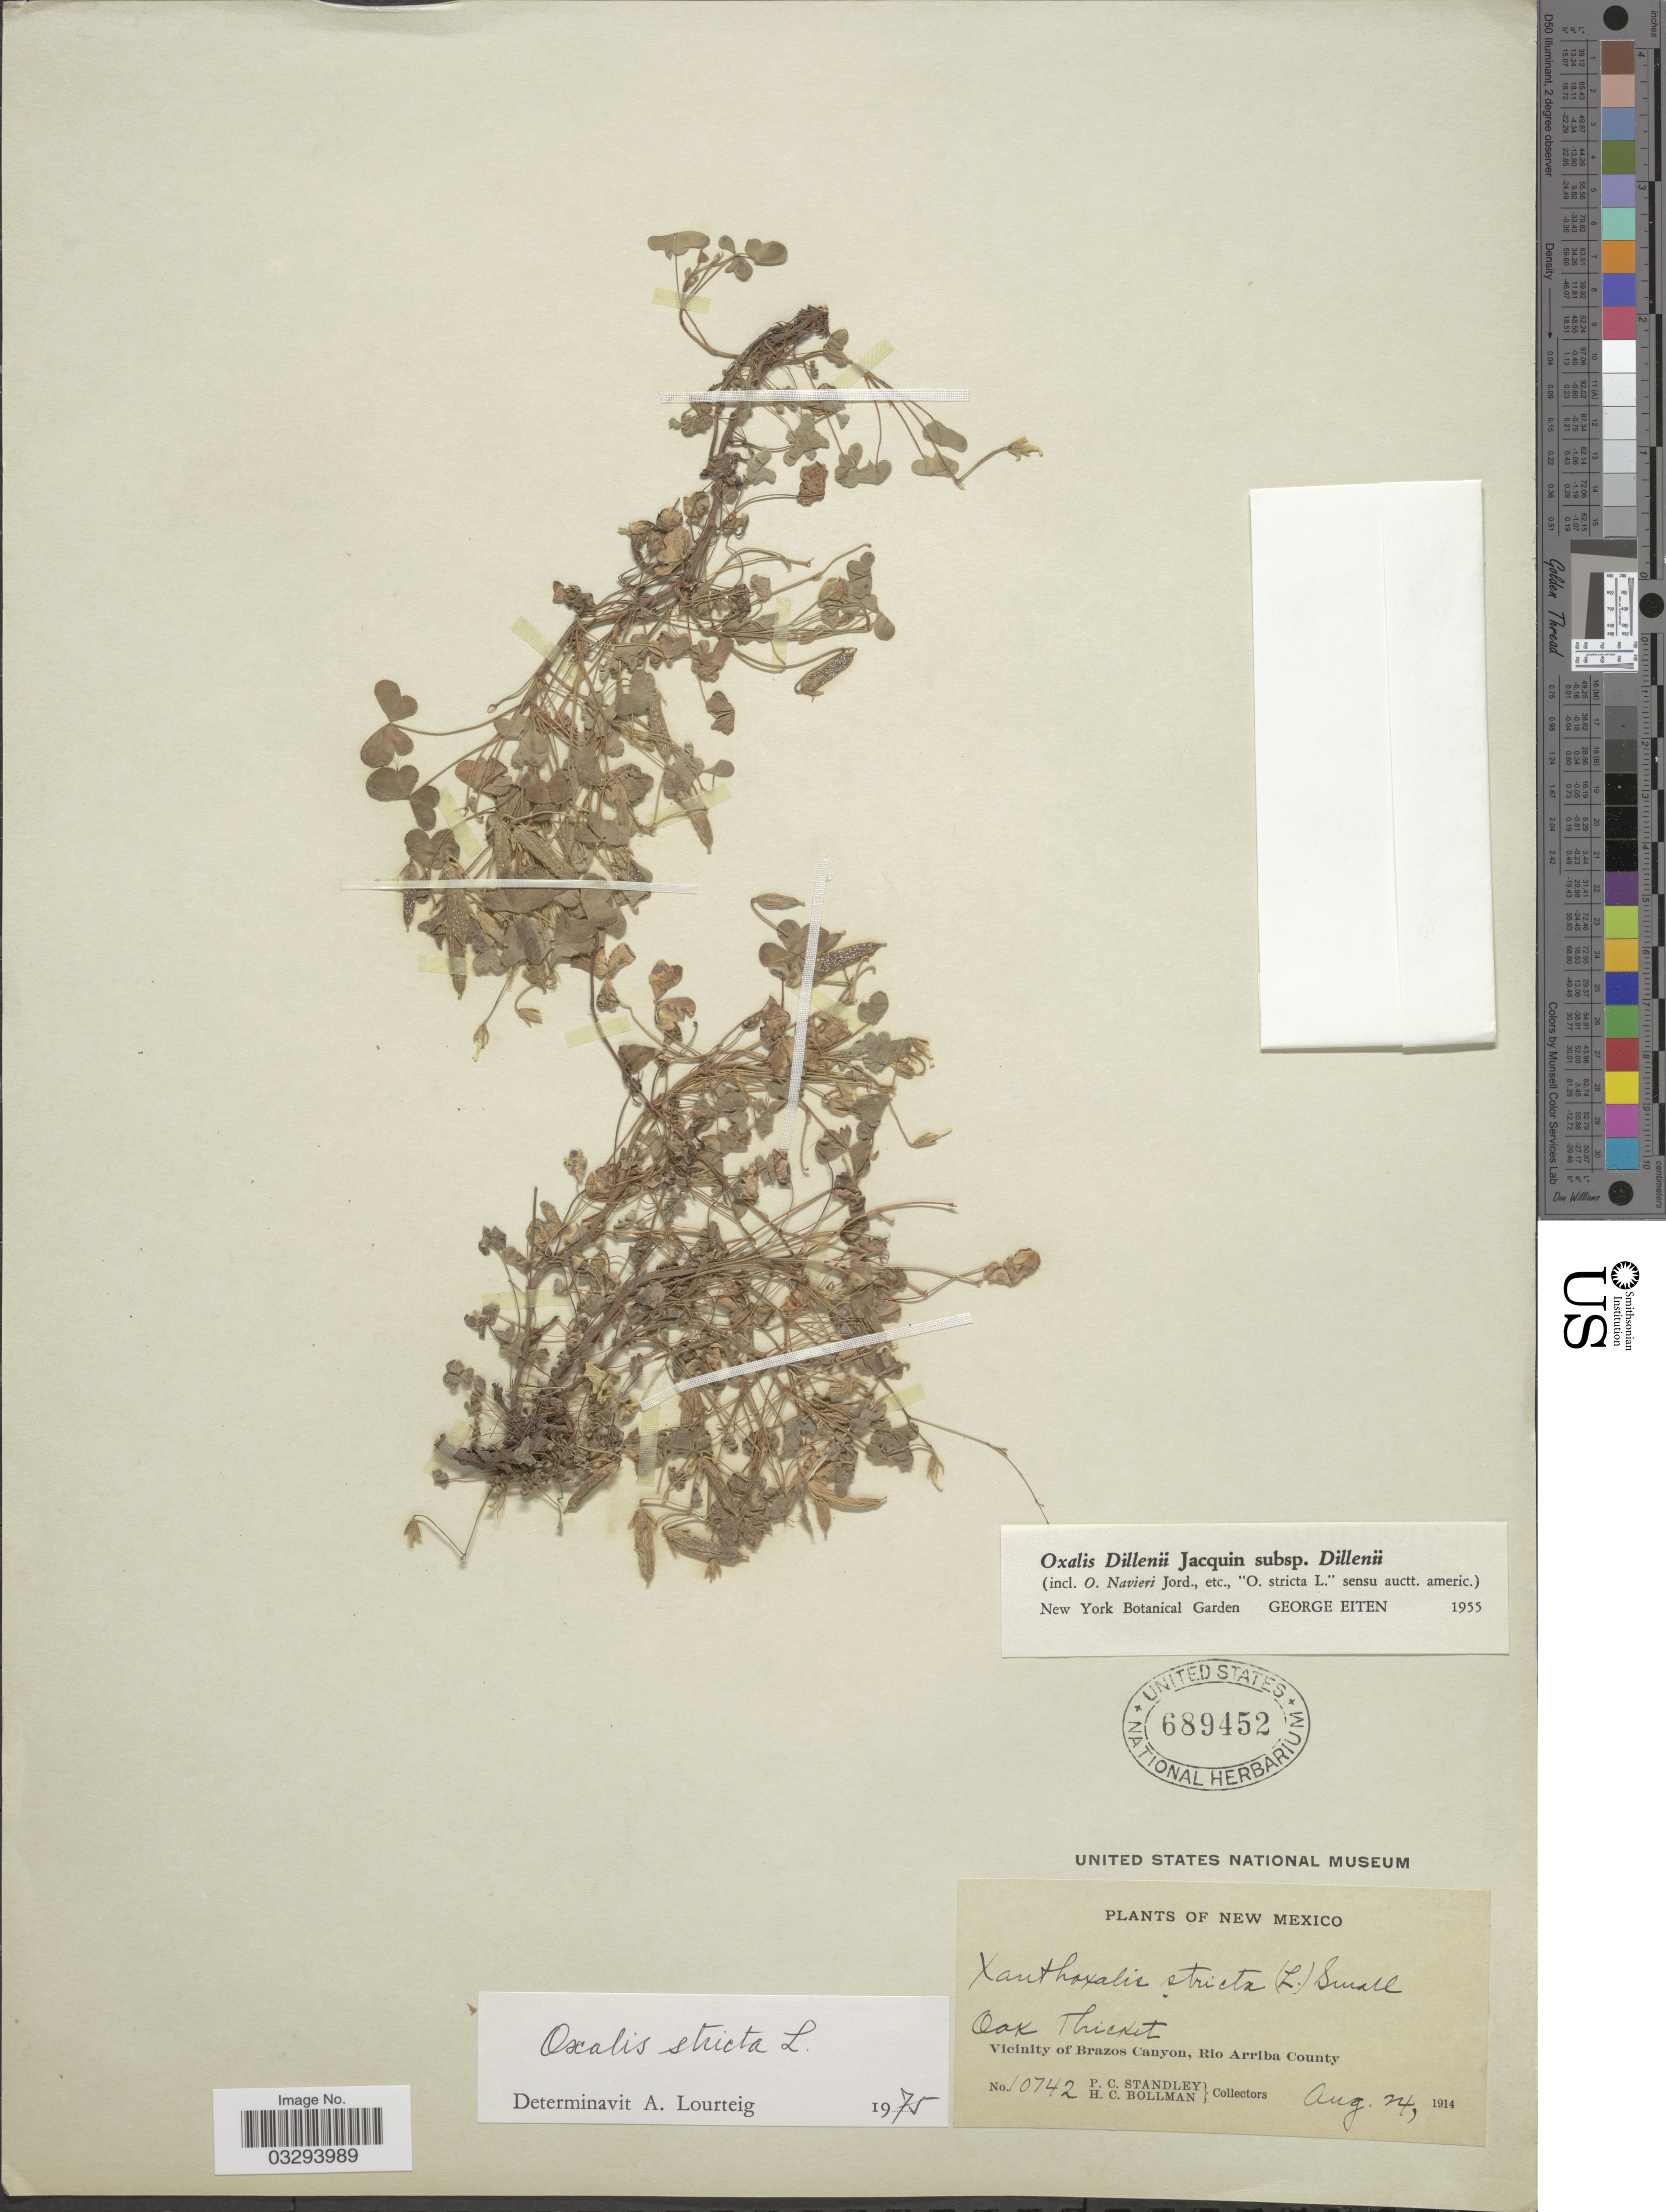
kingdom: Plantae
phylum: Tracheophyta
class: Magnoliopsida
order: Oxalidales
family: Oxalidaceae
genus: Oxalis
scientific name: Oxalis stricta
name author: L.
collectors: P. C. Standley & H. C. Bollman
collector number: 10742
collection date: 1914-08-24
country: United States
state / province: New Mexico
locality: Vicinity of Brazos Canyon, Rio Arriba County.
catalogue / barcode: US 689452